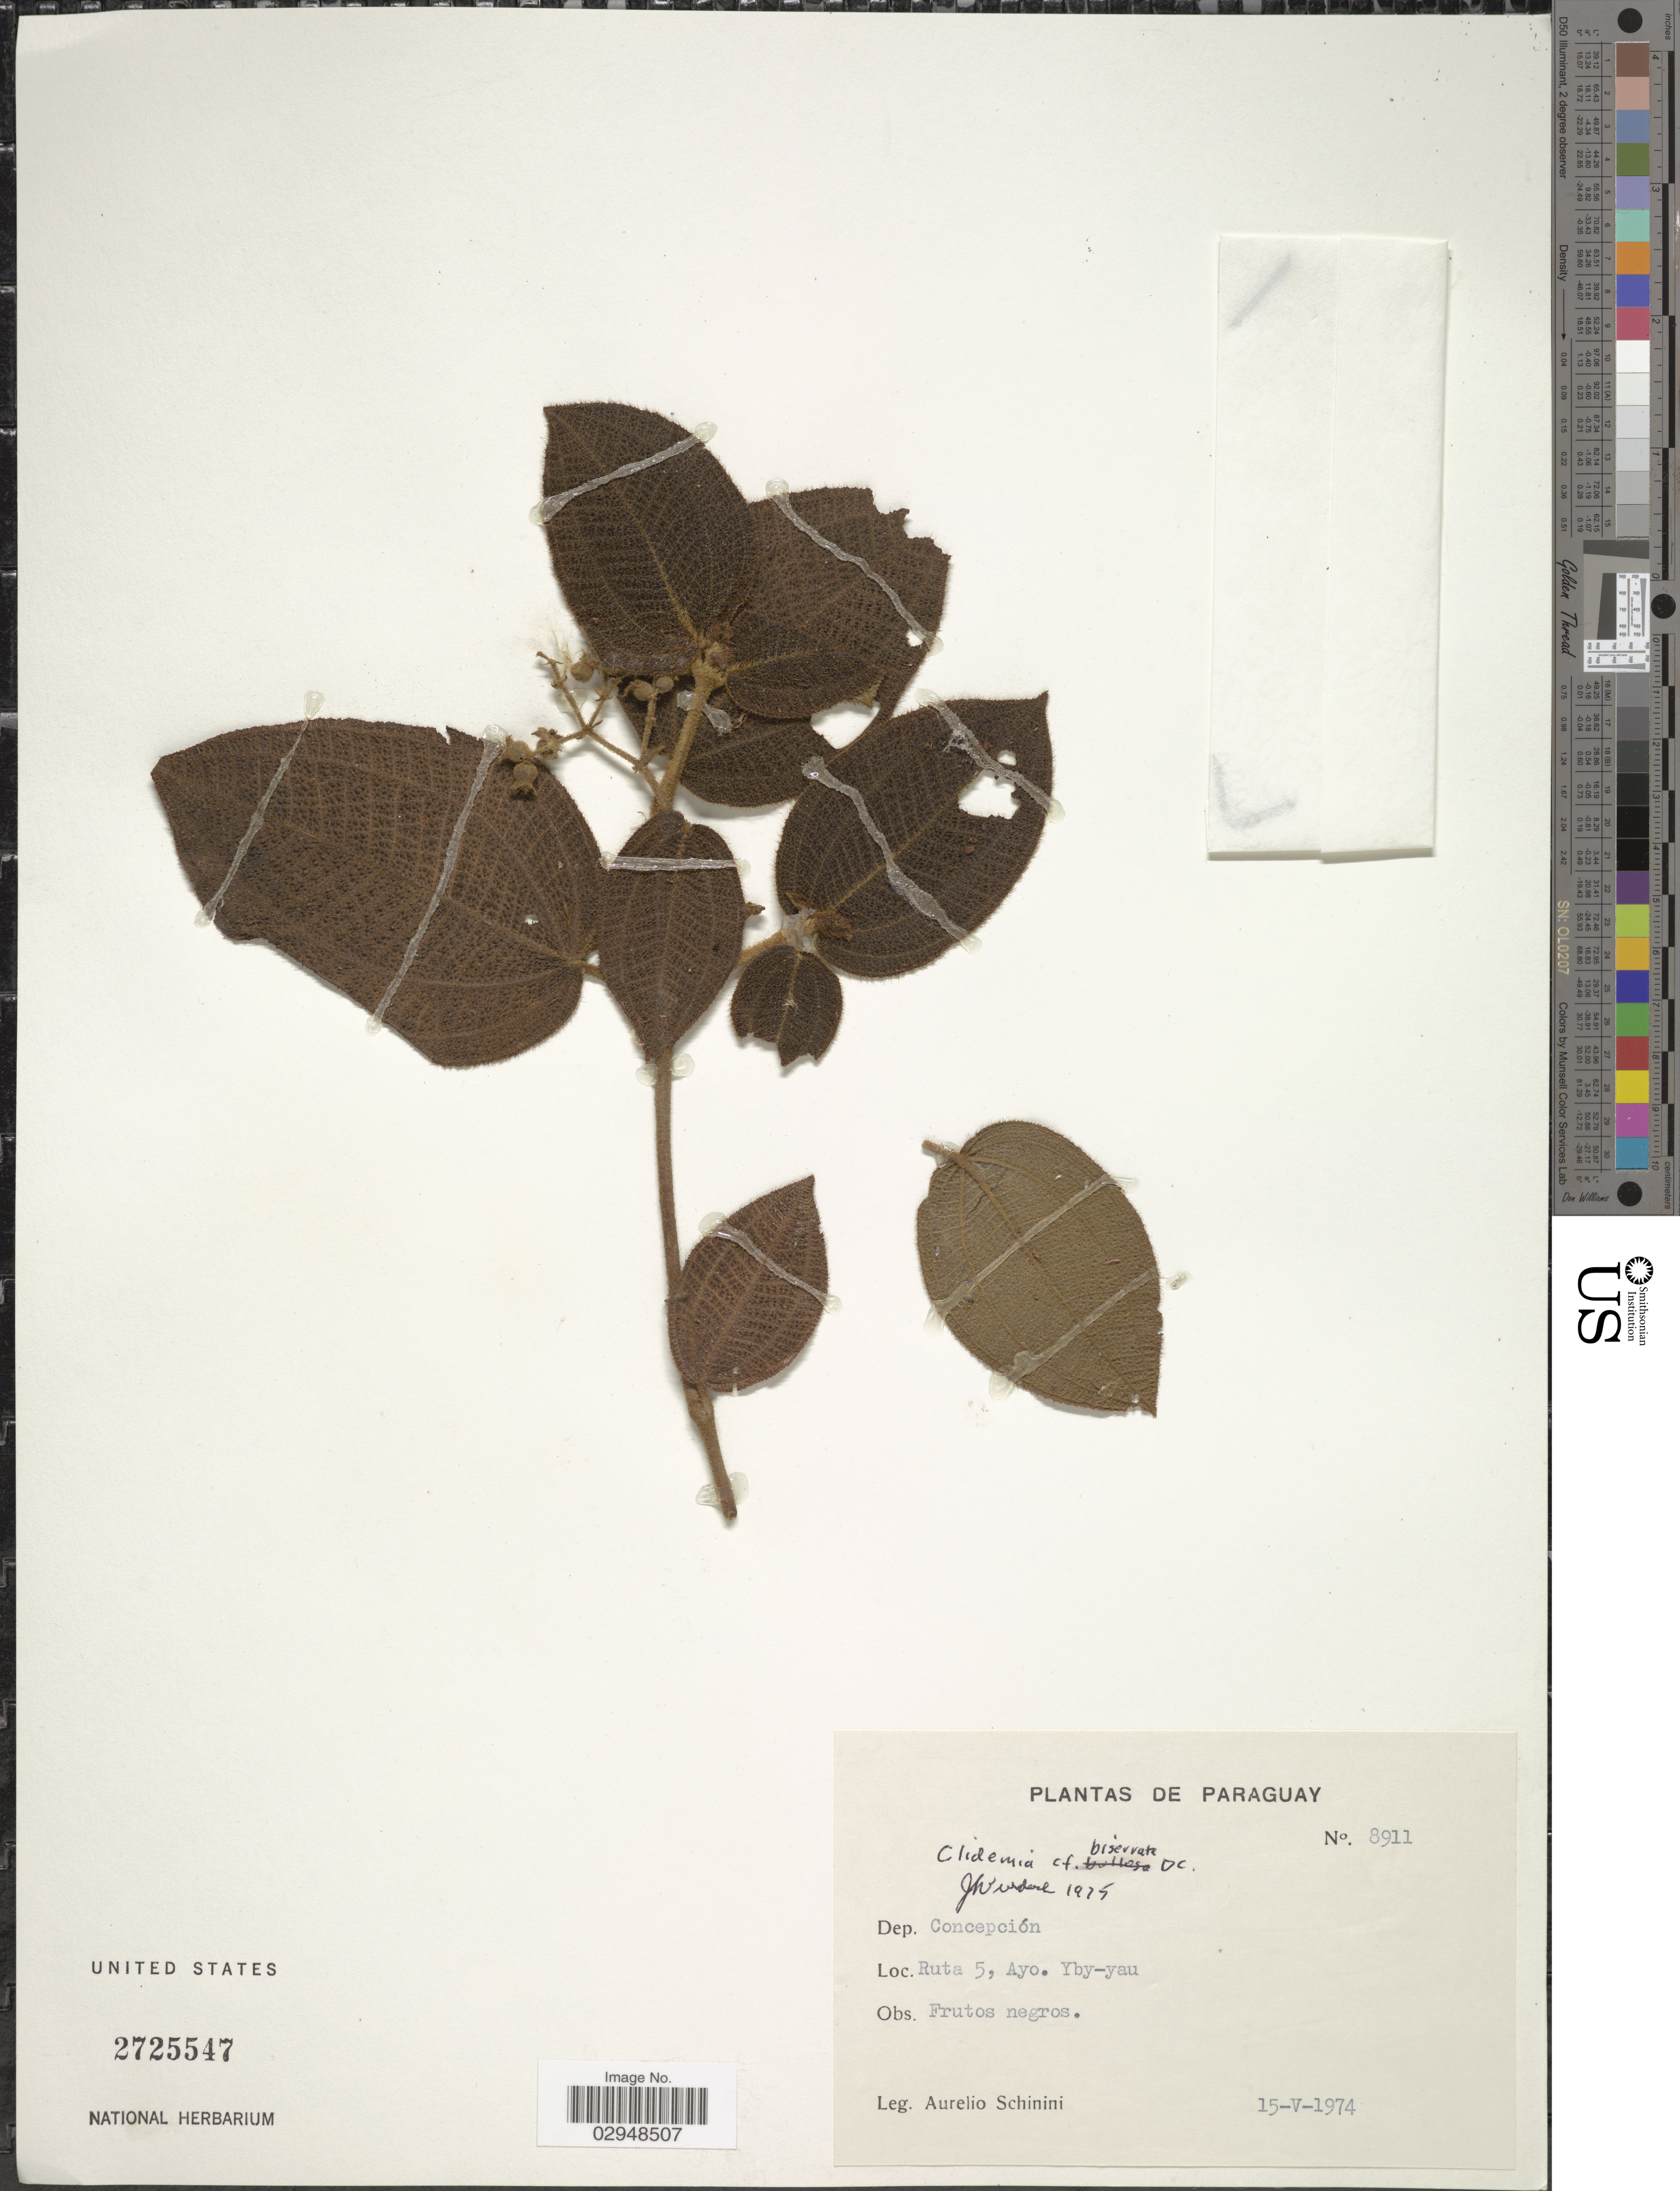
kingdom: Plantae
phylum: Tracheophyta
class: Magnoliopsida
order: Myrtales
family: Melastomataceae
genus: Clidemia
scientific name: Clidemia biserrata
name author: DC.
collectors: A. Schinini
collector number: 8911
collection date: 1974-05-15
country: Paraguay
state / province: Concepcion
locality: Dep. Concepción. Ruta 5, Ayo. Yby-yau.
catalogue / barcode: US 2725547